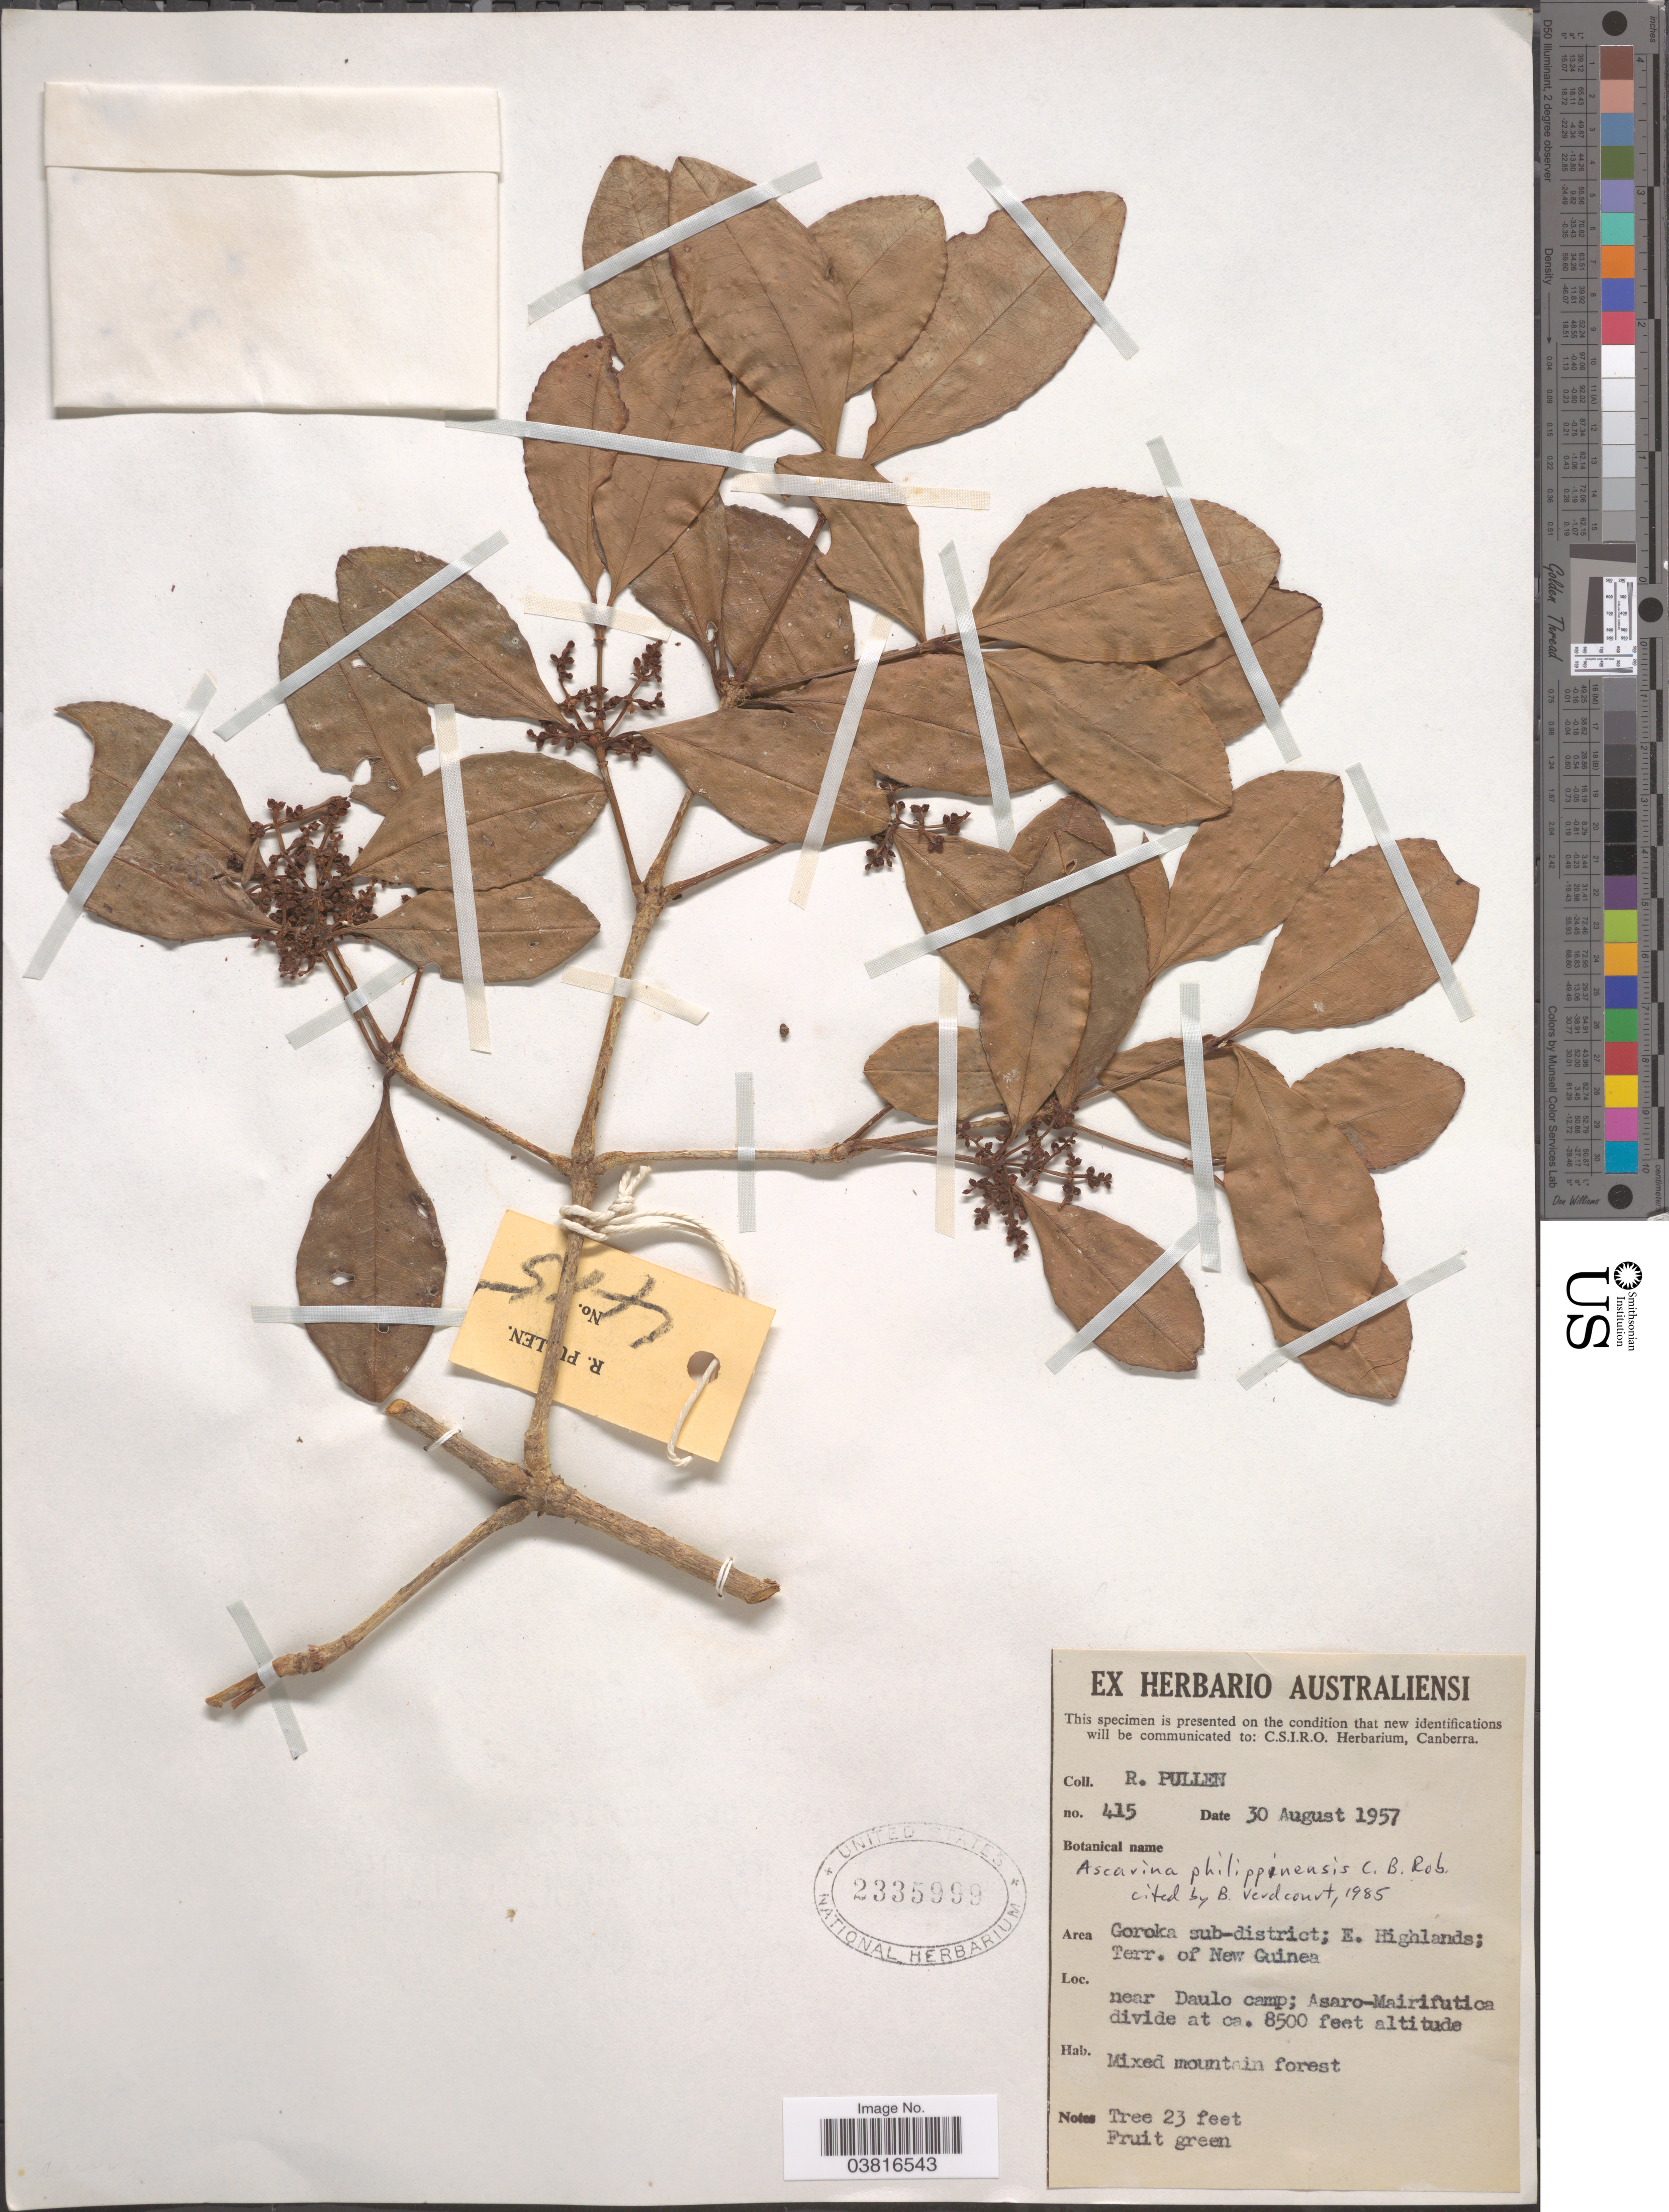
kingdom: Plantae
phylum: Tracheophyta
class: Magnoliopsida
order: Chloranthales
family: Chloranthaceae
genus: Ascarina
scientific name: Ascarina philippinensis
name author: C.B. Rob.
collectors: R. Pullen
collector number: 415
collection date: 1957-08-30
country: Papua New Guinea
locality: Area Goroka sub-district; E. Highlands; Terr. of New Guinea. Near Daulo camp; Asaro-Mairifutica divide.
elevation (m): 2591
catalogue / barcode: US 2335999